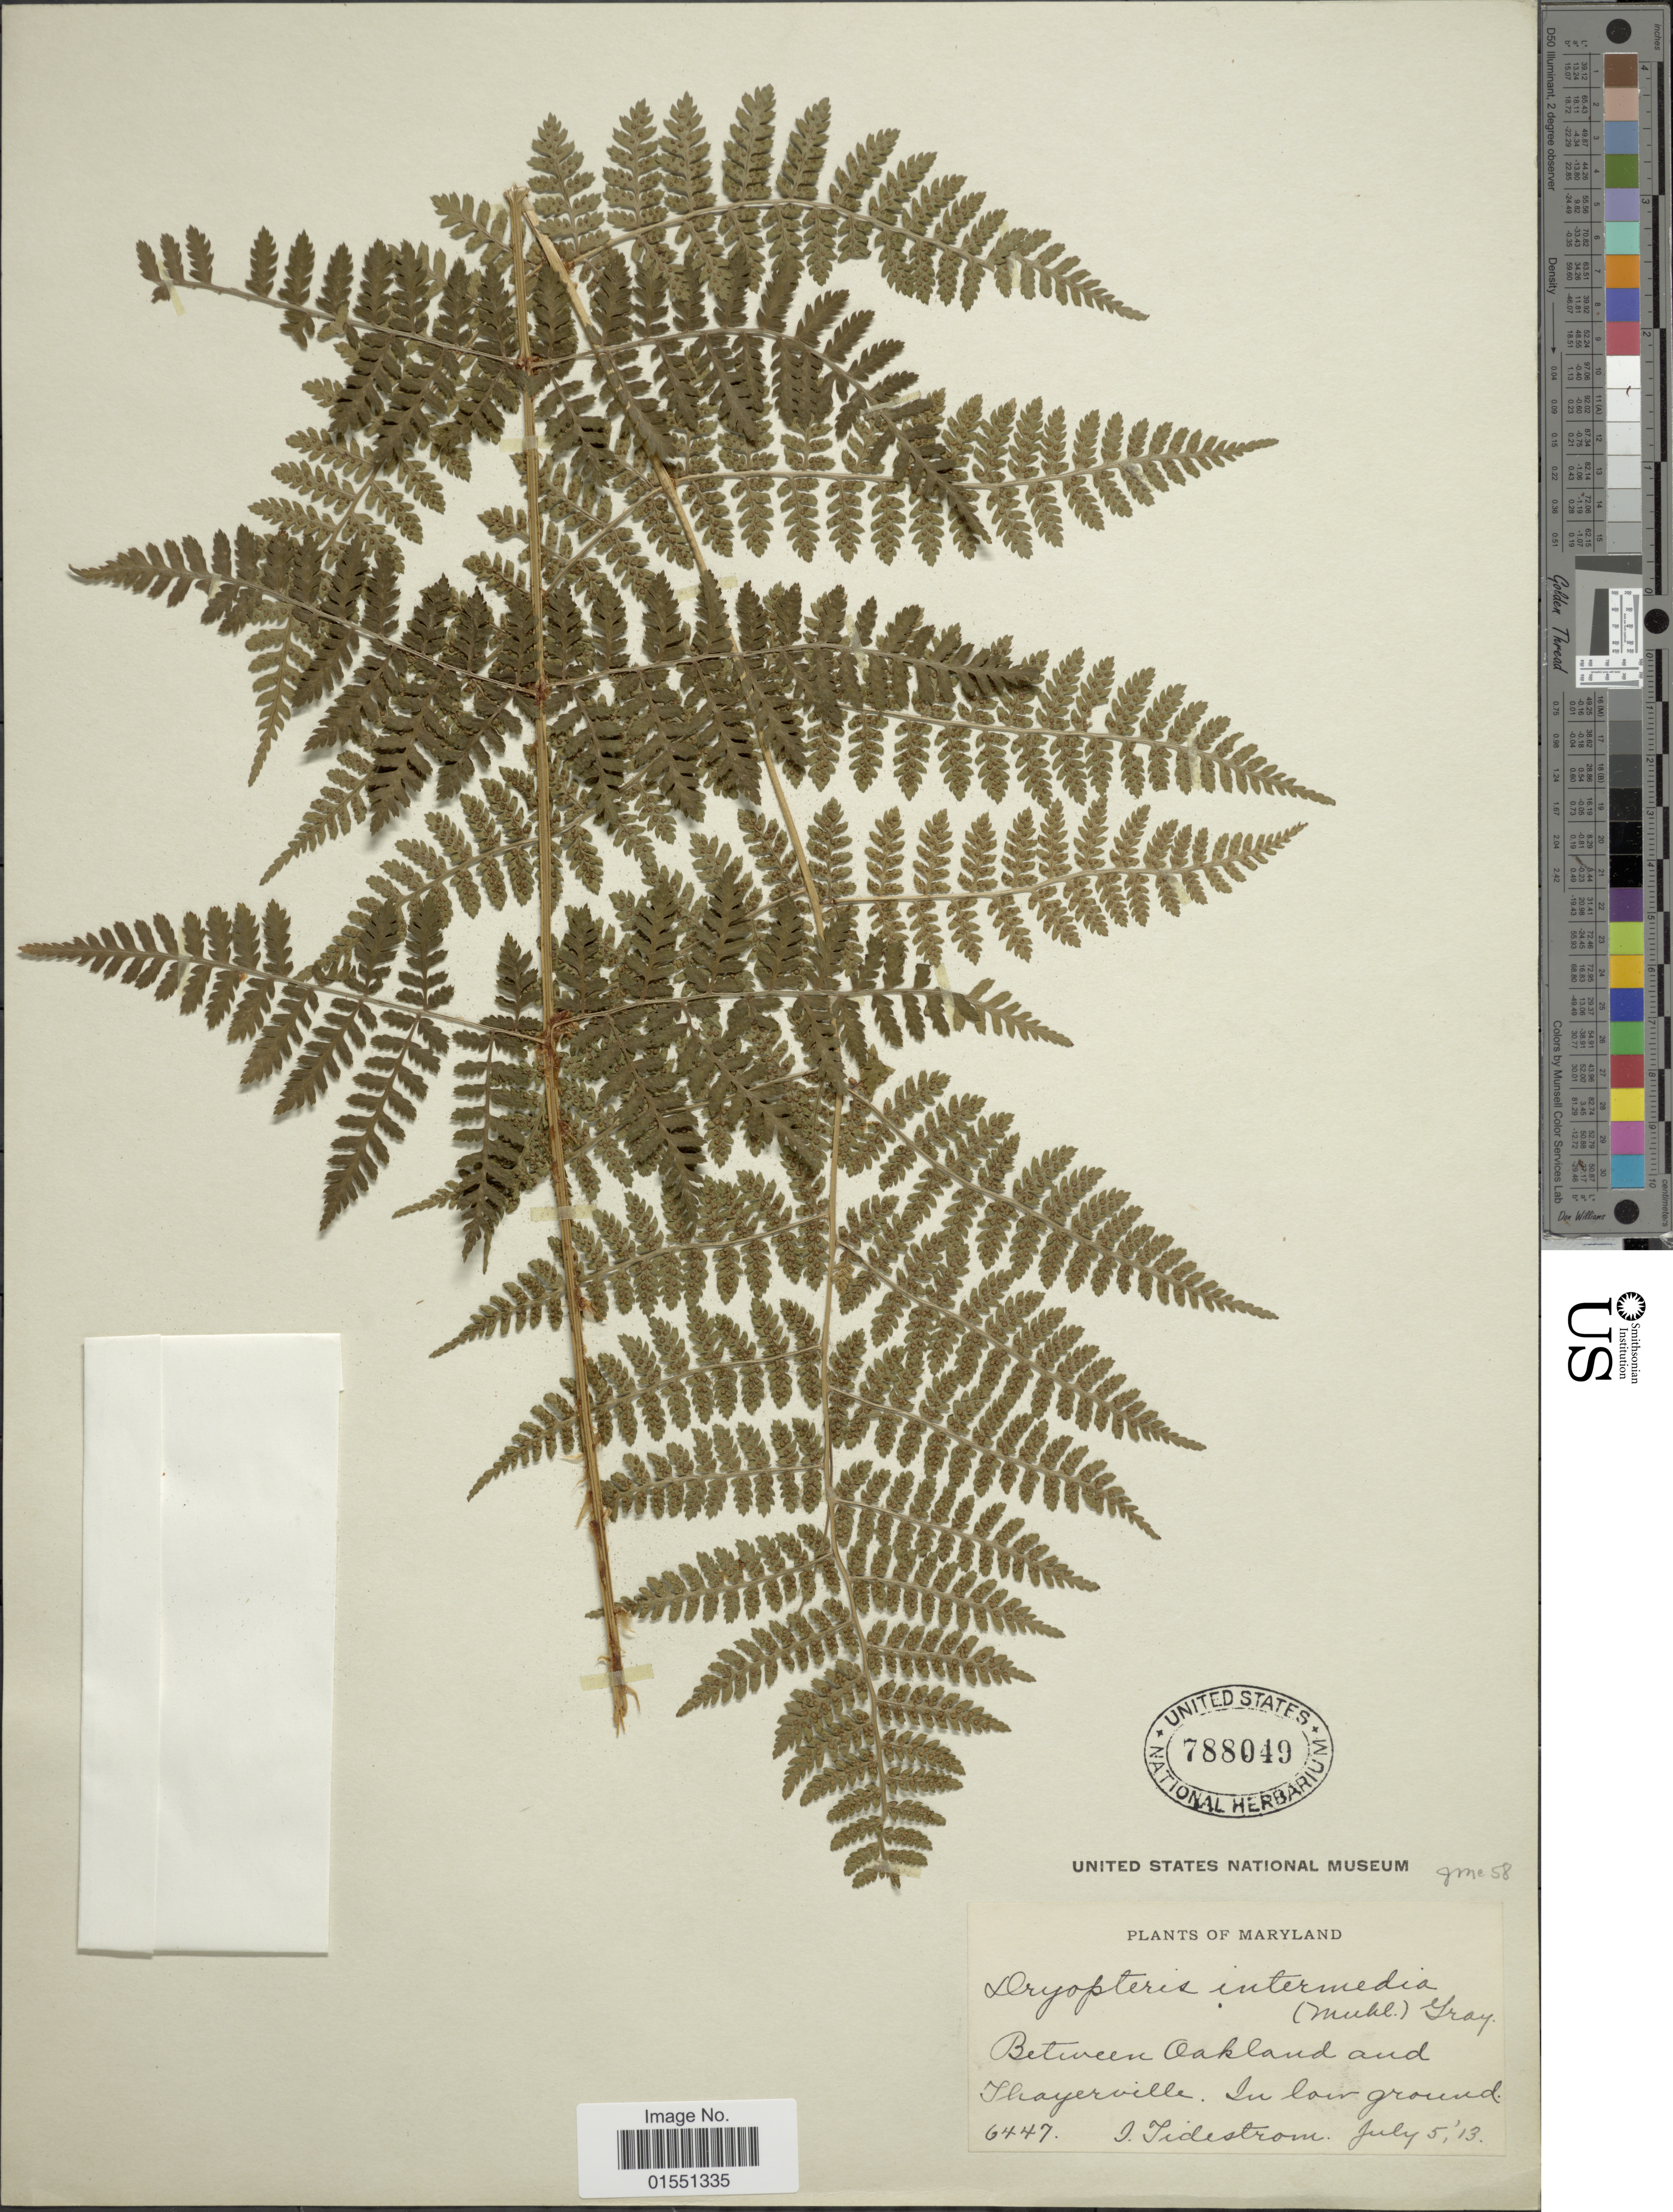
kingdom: Plantae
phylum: Tracheophyta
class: Polypodiopsida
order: Polypodiales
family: Dryopteridaceae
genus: Dryopteris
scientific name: Dryopteris intermedia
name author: (Muhl.) A. Gray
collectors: J. Tidestrom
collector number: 6447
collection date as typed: Transcribed d/m/y: 5/7/13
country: United States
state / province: Maryland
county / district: Garrett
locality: Between Oakland and Thayerville.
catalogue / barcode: US 788049